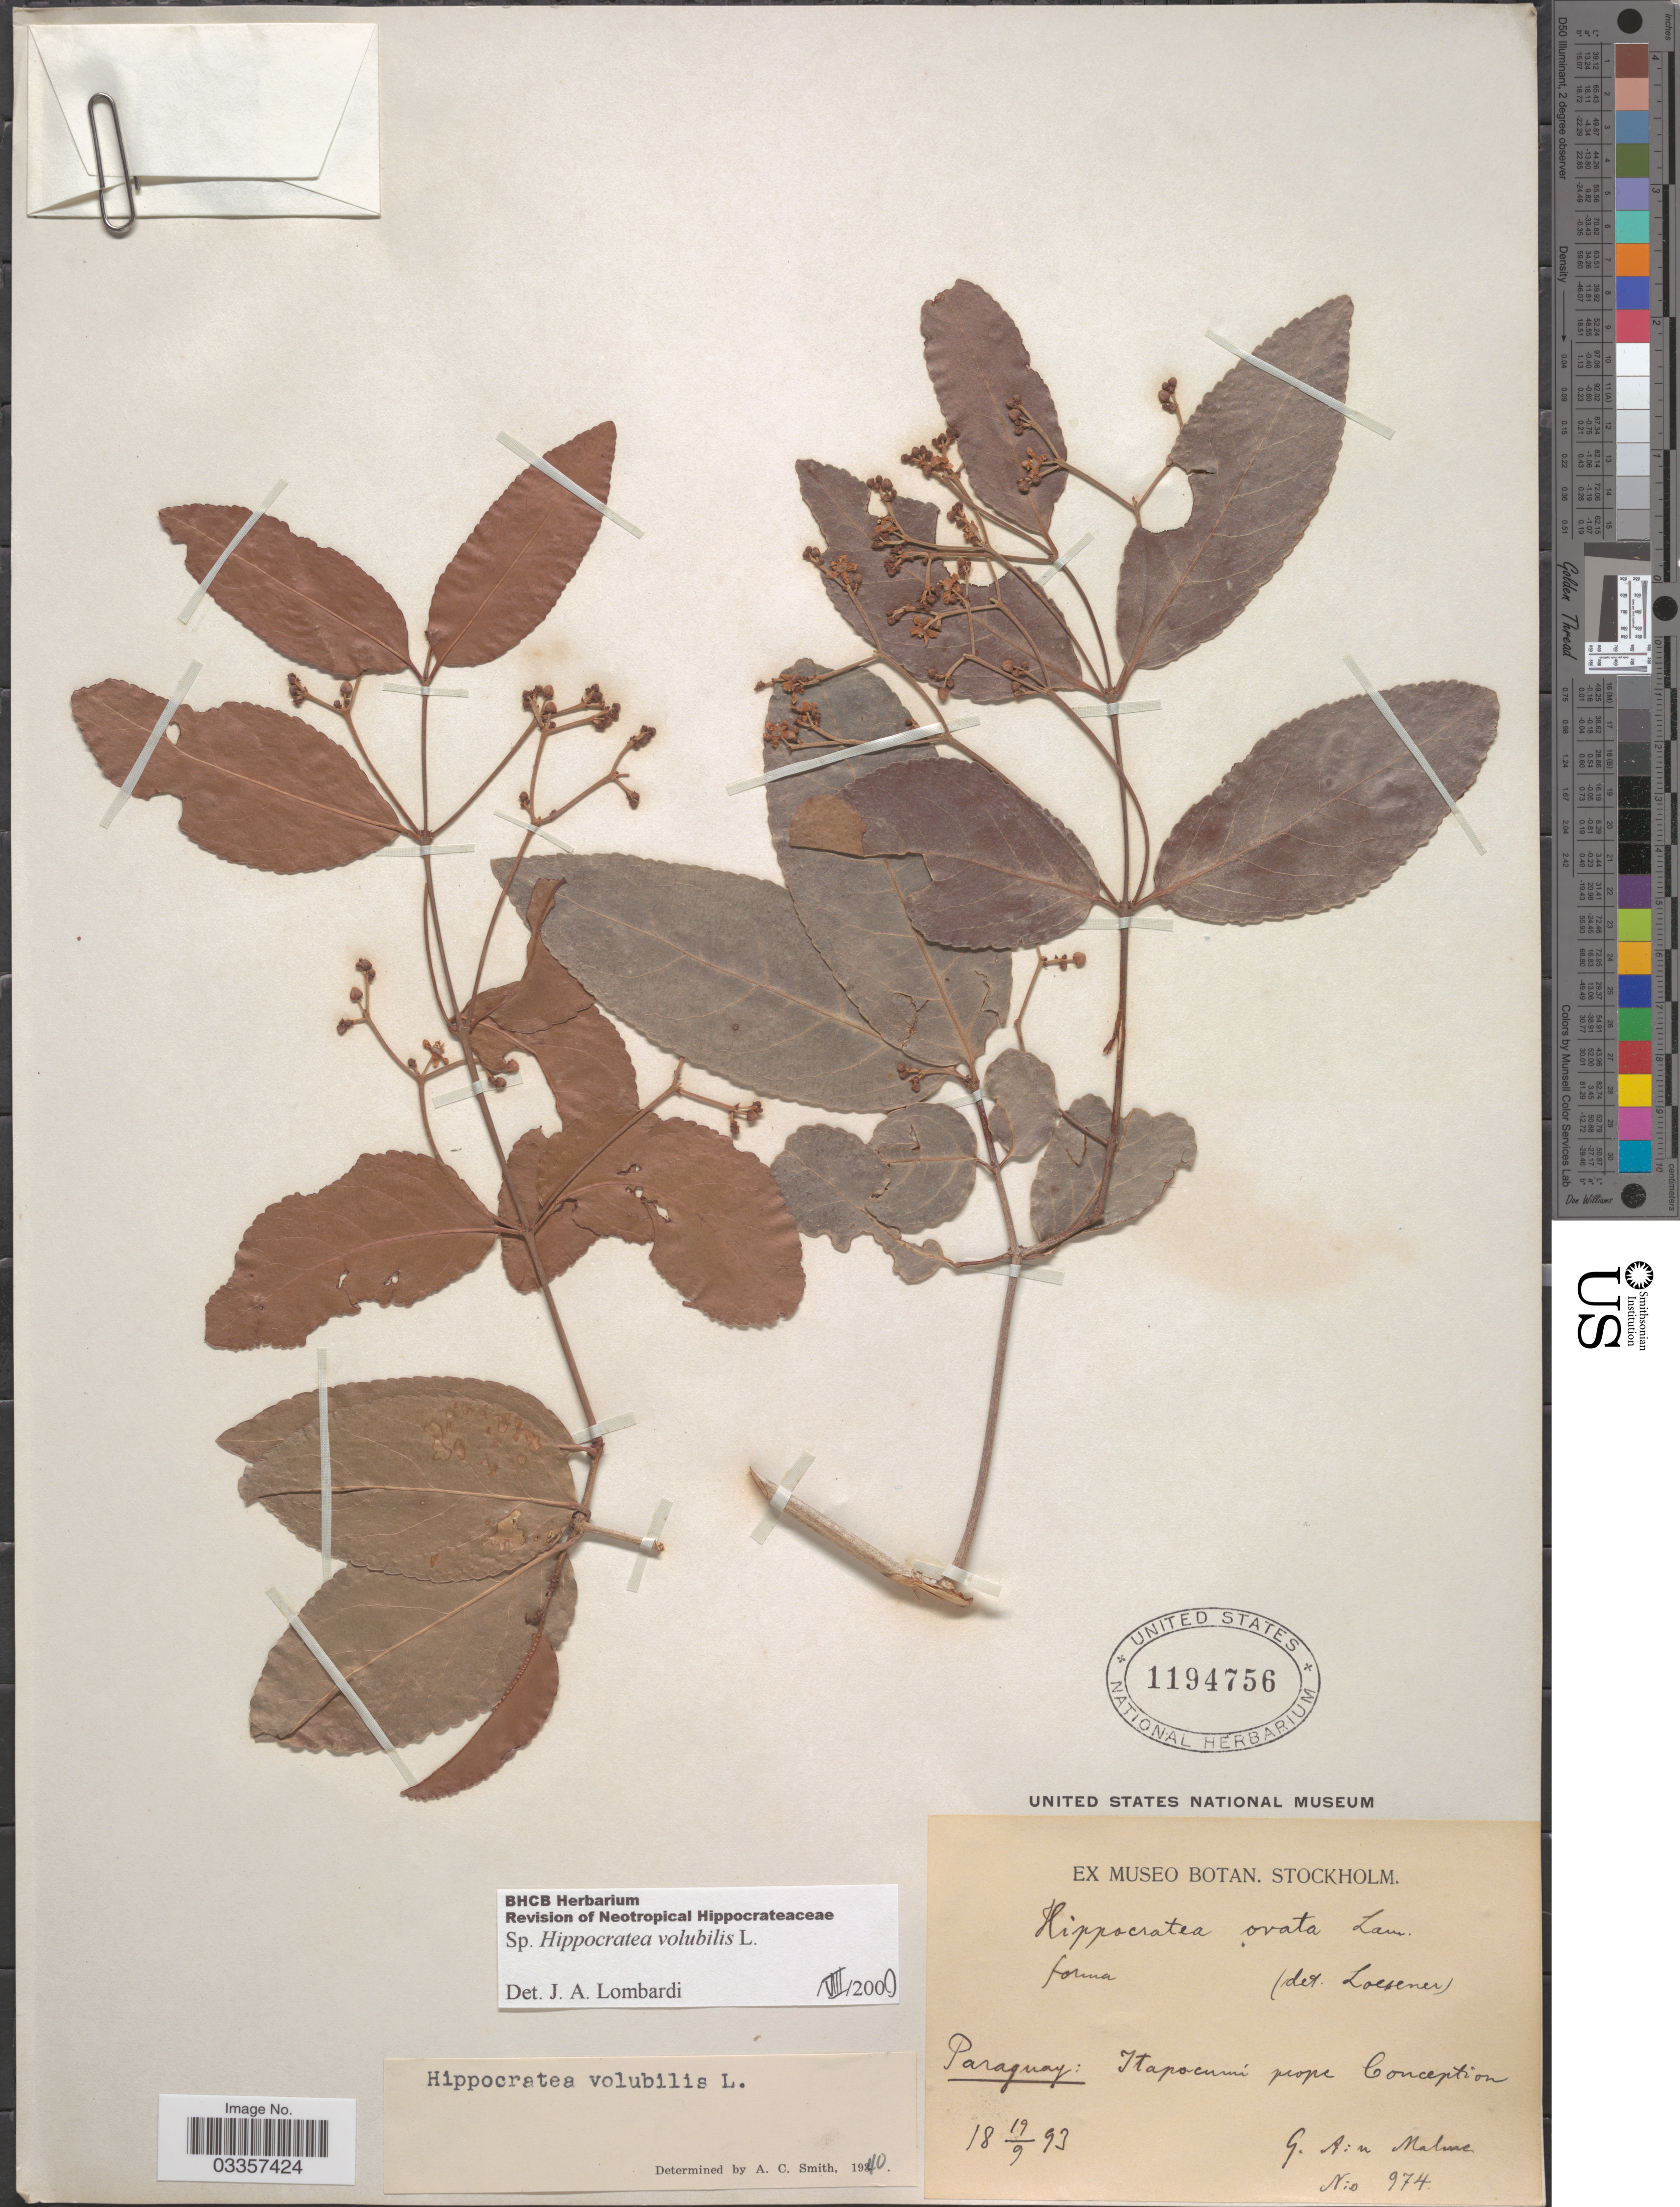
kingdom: Plantae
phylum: Tracheophyta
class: Magnoliopsida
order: Celastrales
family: Celastraceae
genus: Hippocratea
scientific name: Hippocratea volubilis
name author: L.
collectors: G. O. A. Malme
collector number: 974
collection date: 1893-09-19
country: Paraguay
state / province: Concepcion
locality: Itapocumí prope Conception.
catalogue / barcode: US 1194756